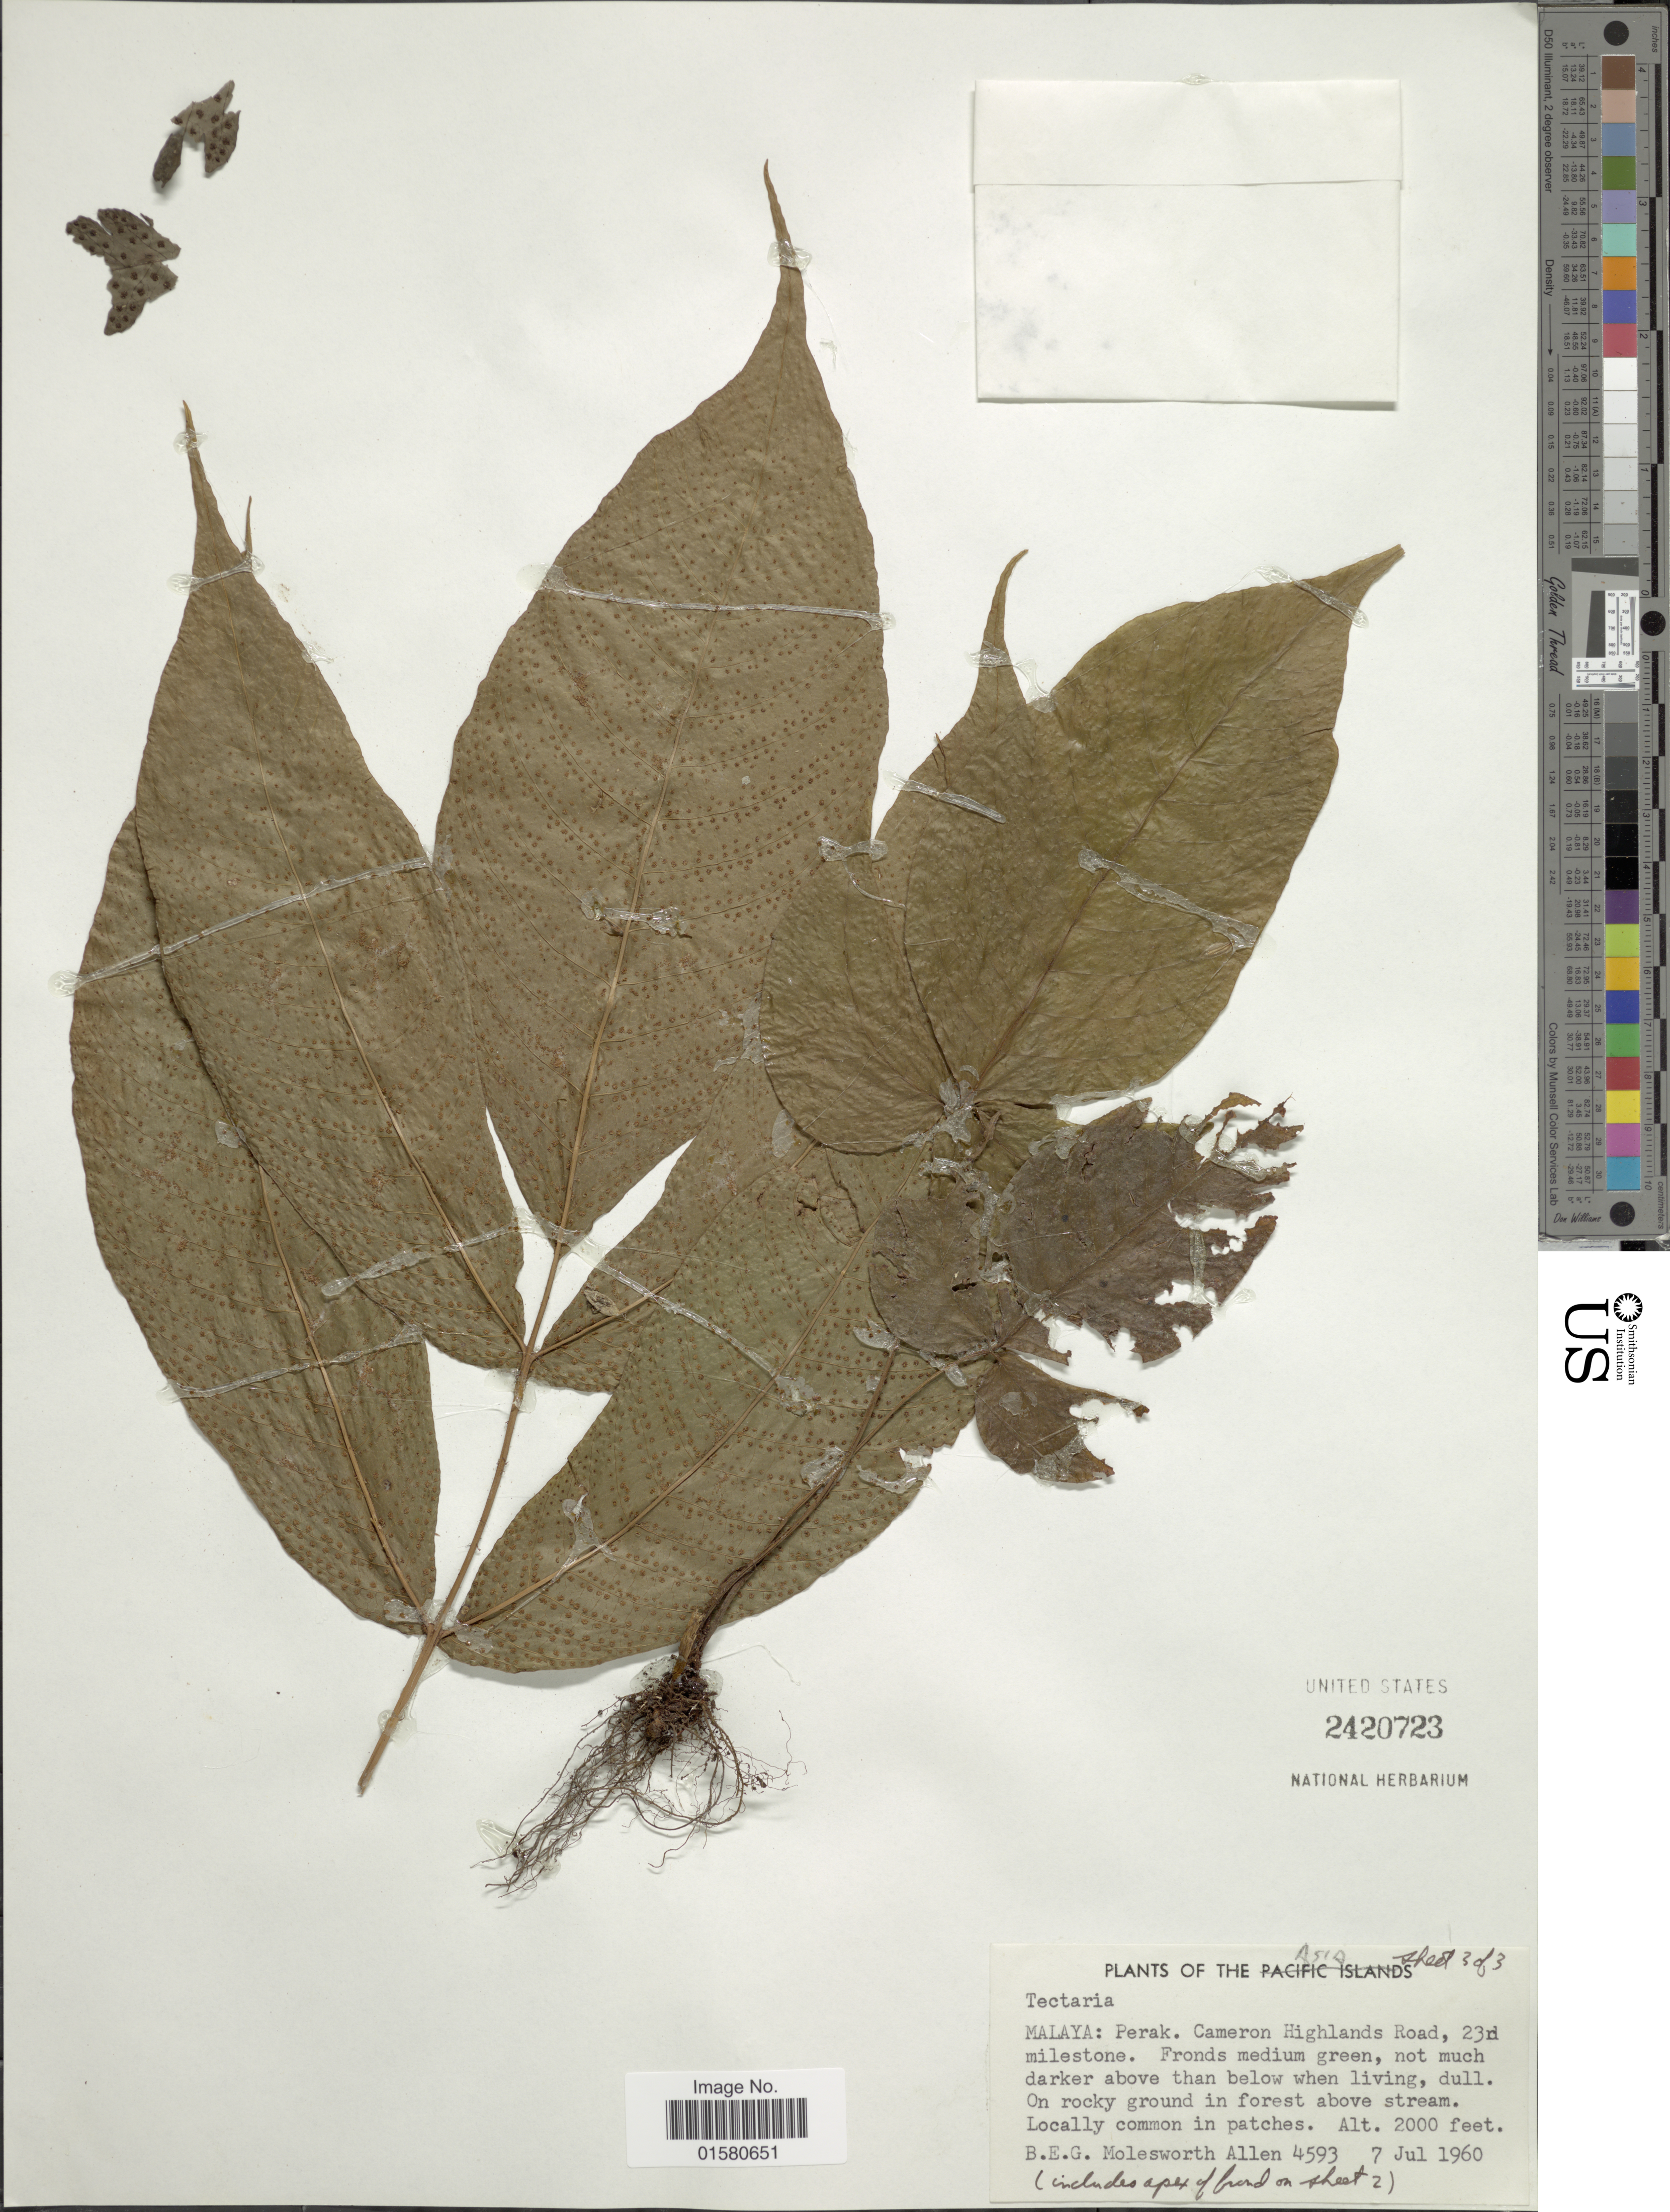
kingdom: Plantae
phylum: Tracheophyta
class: Polypodiopsida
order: Polypodiales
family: Tectariaceae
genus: Tectaria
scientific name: Tectaria sp.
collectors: B. E. G. Molesworth-Allen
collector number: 4593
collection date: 1960-07-07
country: Malaysia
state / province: Perak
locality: Malaya: Perak. Cameron Highlands Road, 23rd milestone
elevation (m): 610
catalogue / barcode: US 2420723